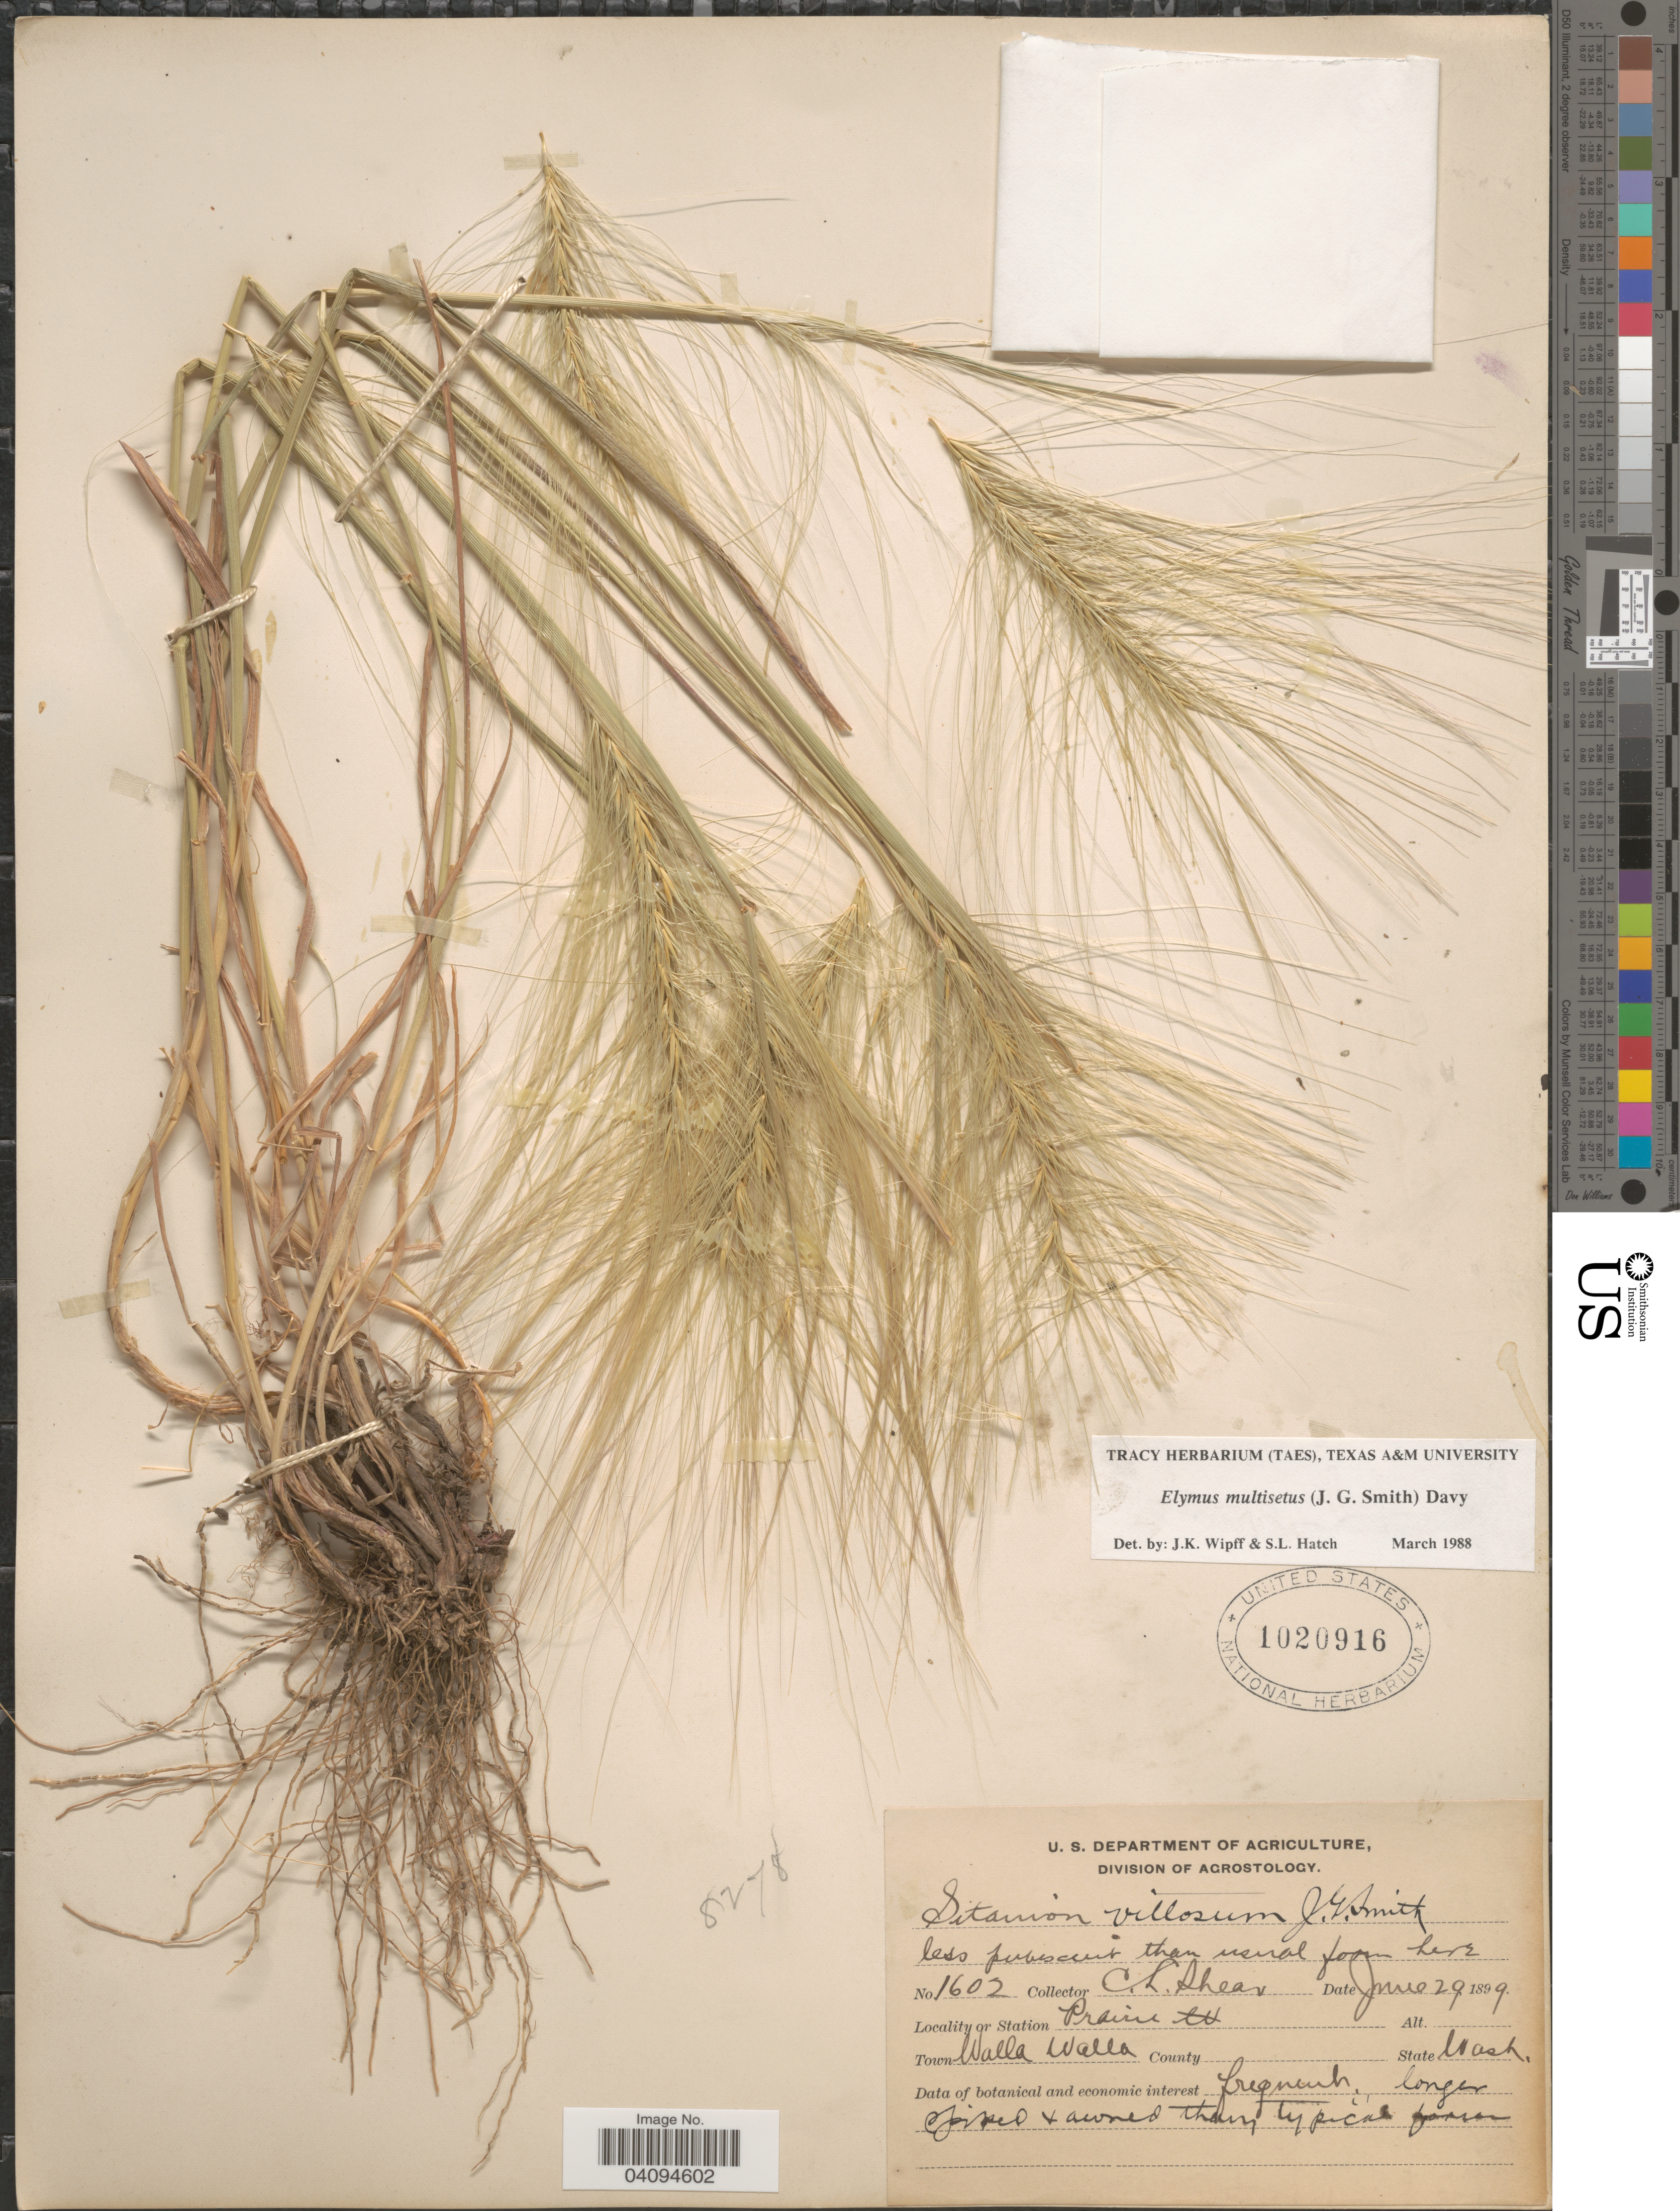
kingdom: Plantae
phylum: Tracheophyta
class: Liliopsida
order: Poales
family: Poaceae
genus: Elymus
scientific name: Elymus multisetus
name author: (J.G. Sm.) Burtt Davy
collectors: C. L. Shear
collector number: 1602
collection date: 1899-06-29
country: United States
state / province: Washington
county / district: Walla Walla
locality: Station Prairie. Town Walla Walla.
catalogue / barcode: US 1020916